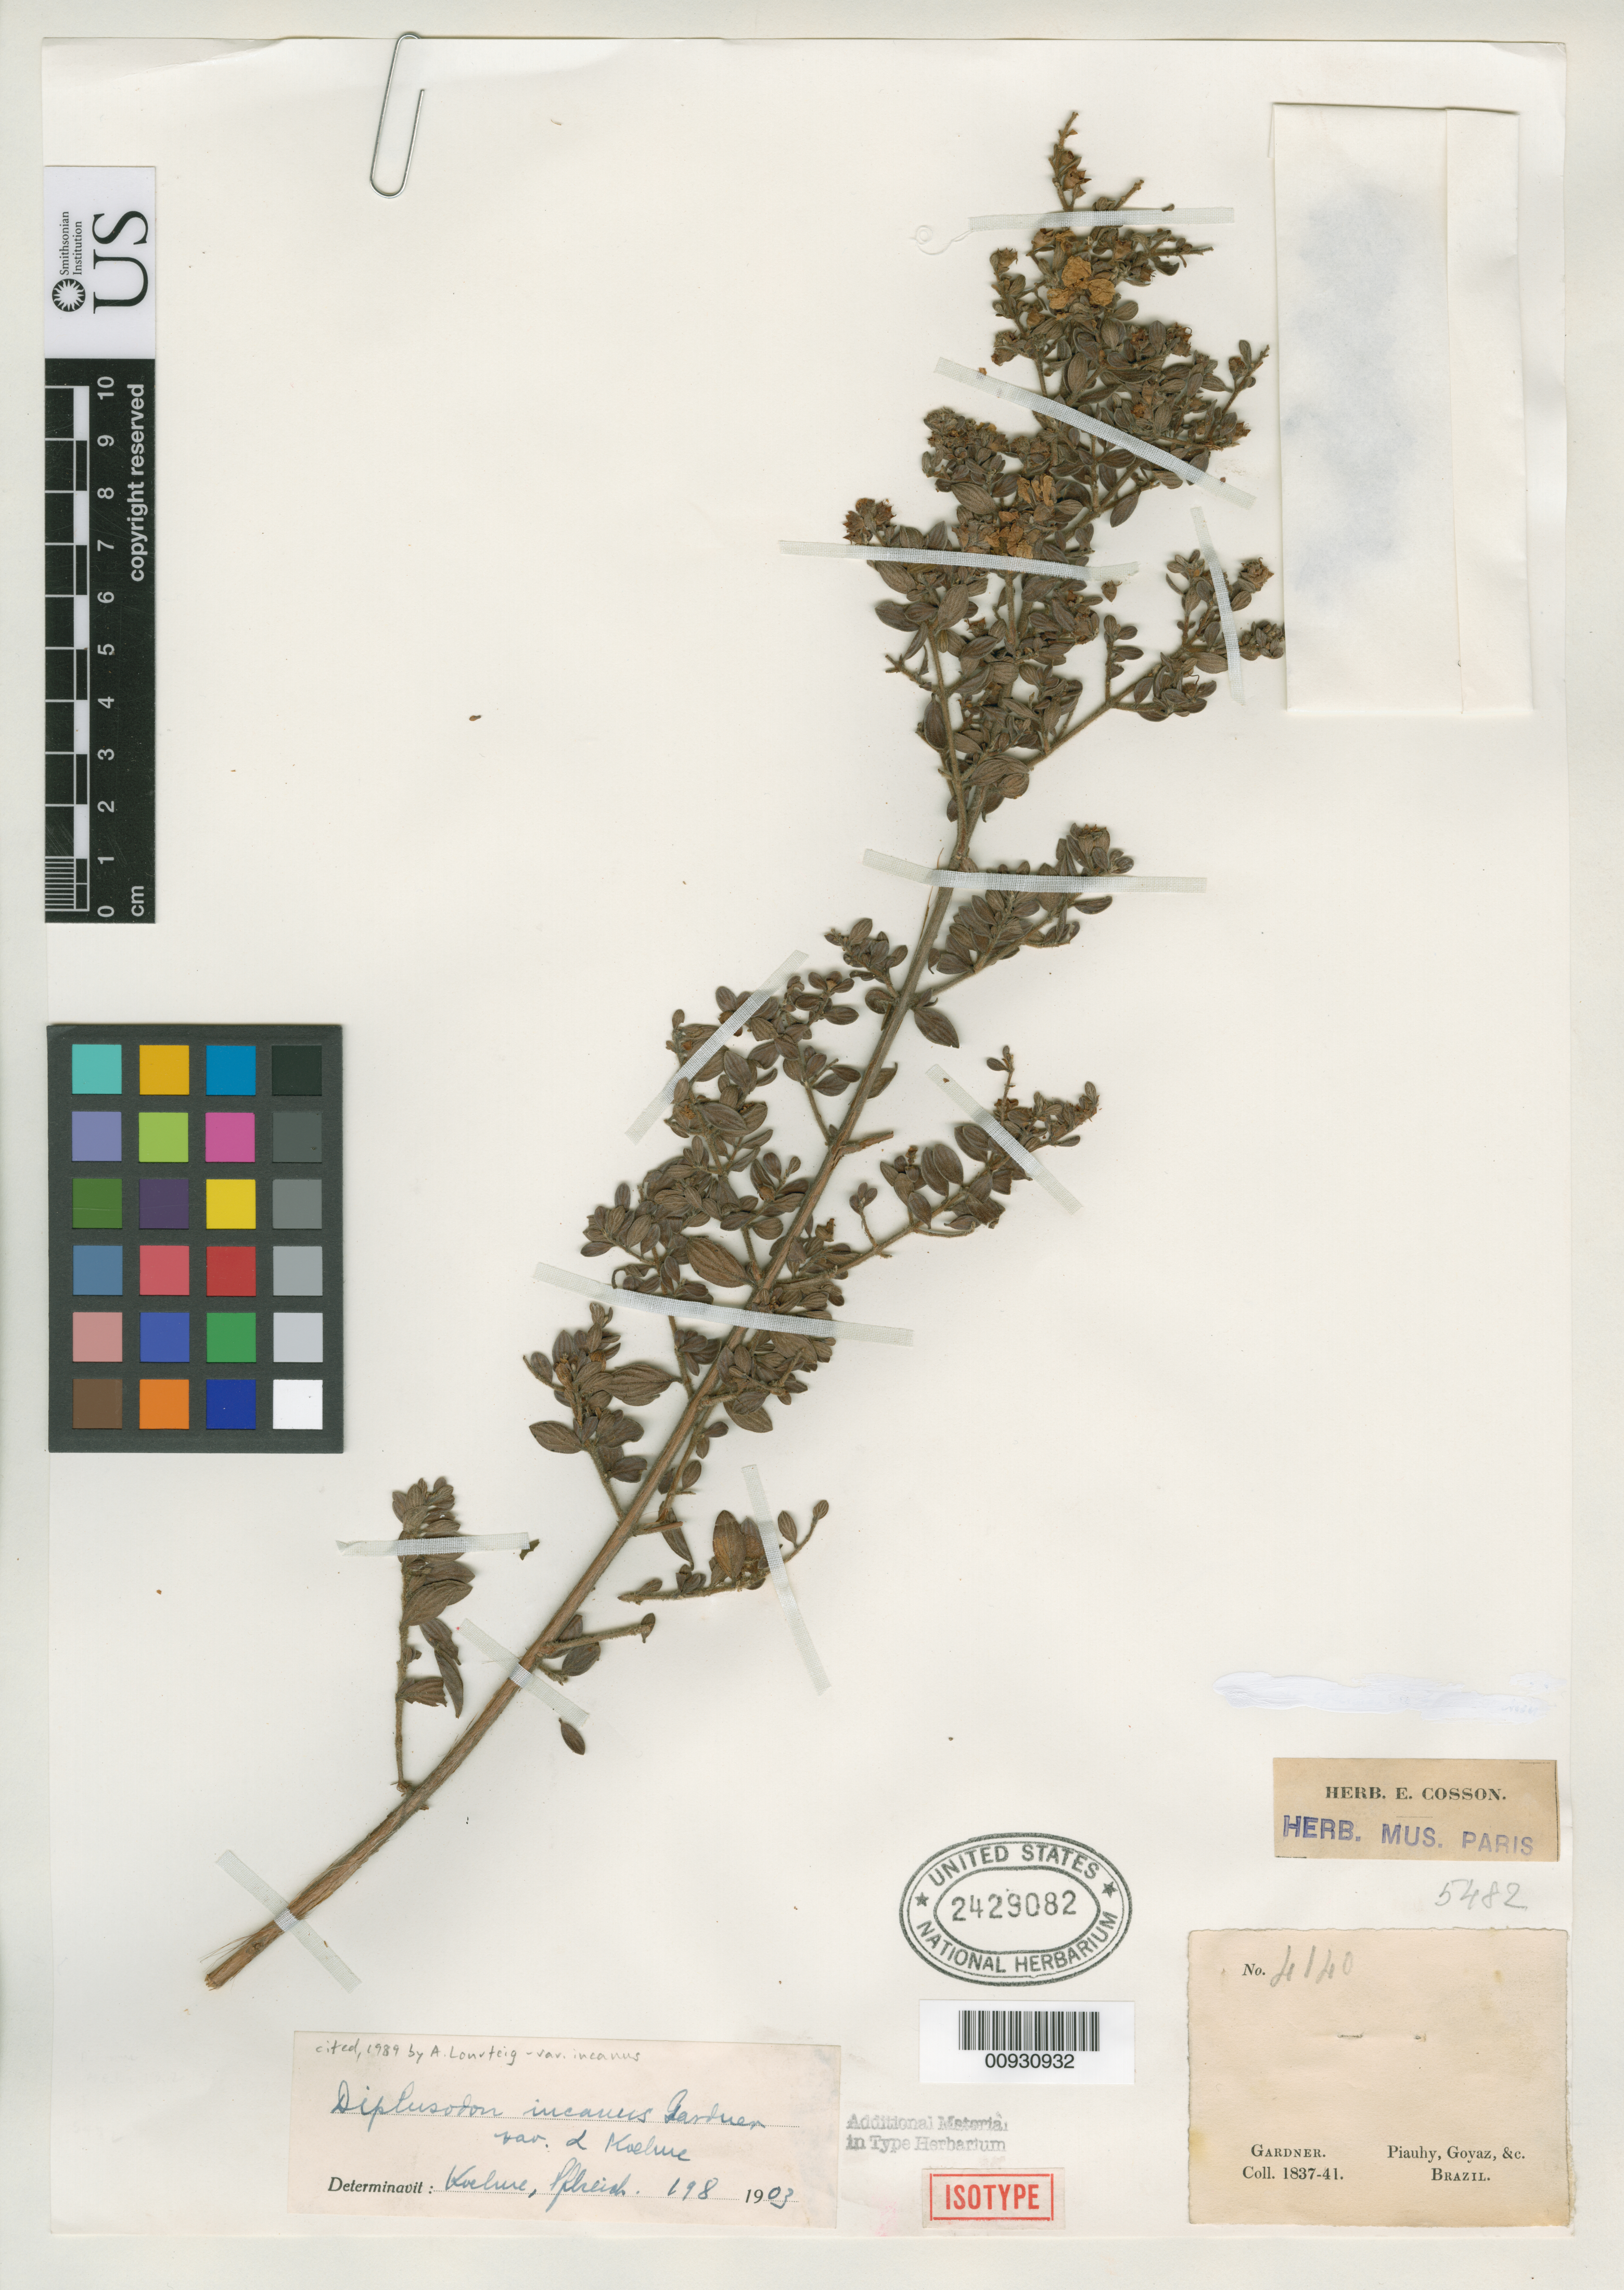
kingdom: Plantae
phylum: Tracheophyta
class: Magnoliopsida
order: Myrtales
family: Lythraceae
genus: Diplusodon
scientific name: Diplusodon incanus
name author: Gardner in Gardner & Fielding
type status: Isotype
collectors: G. Gardner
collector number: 4140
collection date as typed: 1837 to -- --- 1841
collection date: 1837/1841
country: Brazil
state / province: Goiás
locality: Piauhy, Goyaz, &c.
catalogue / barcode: US 2429082